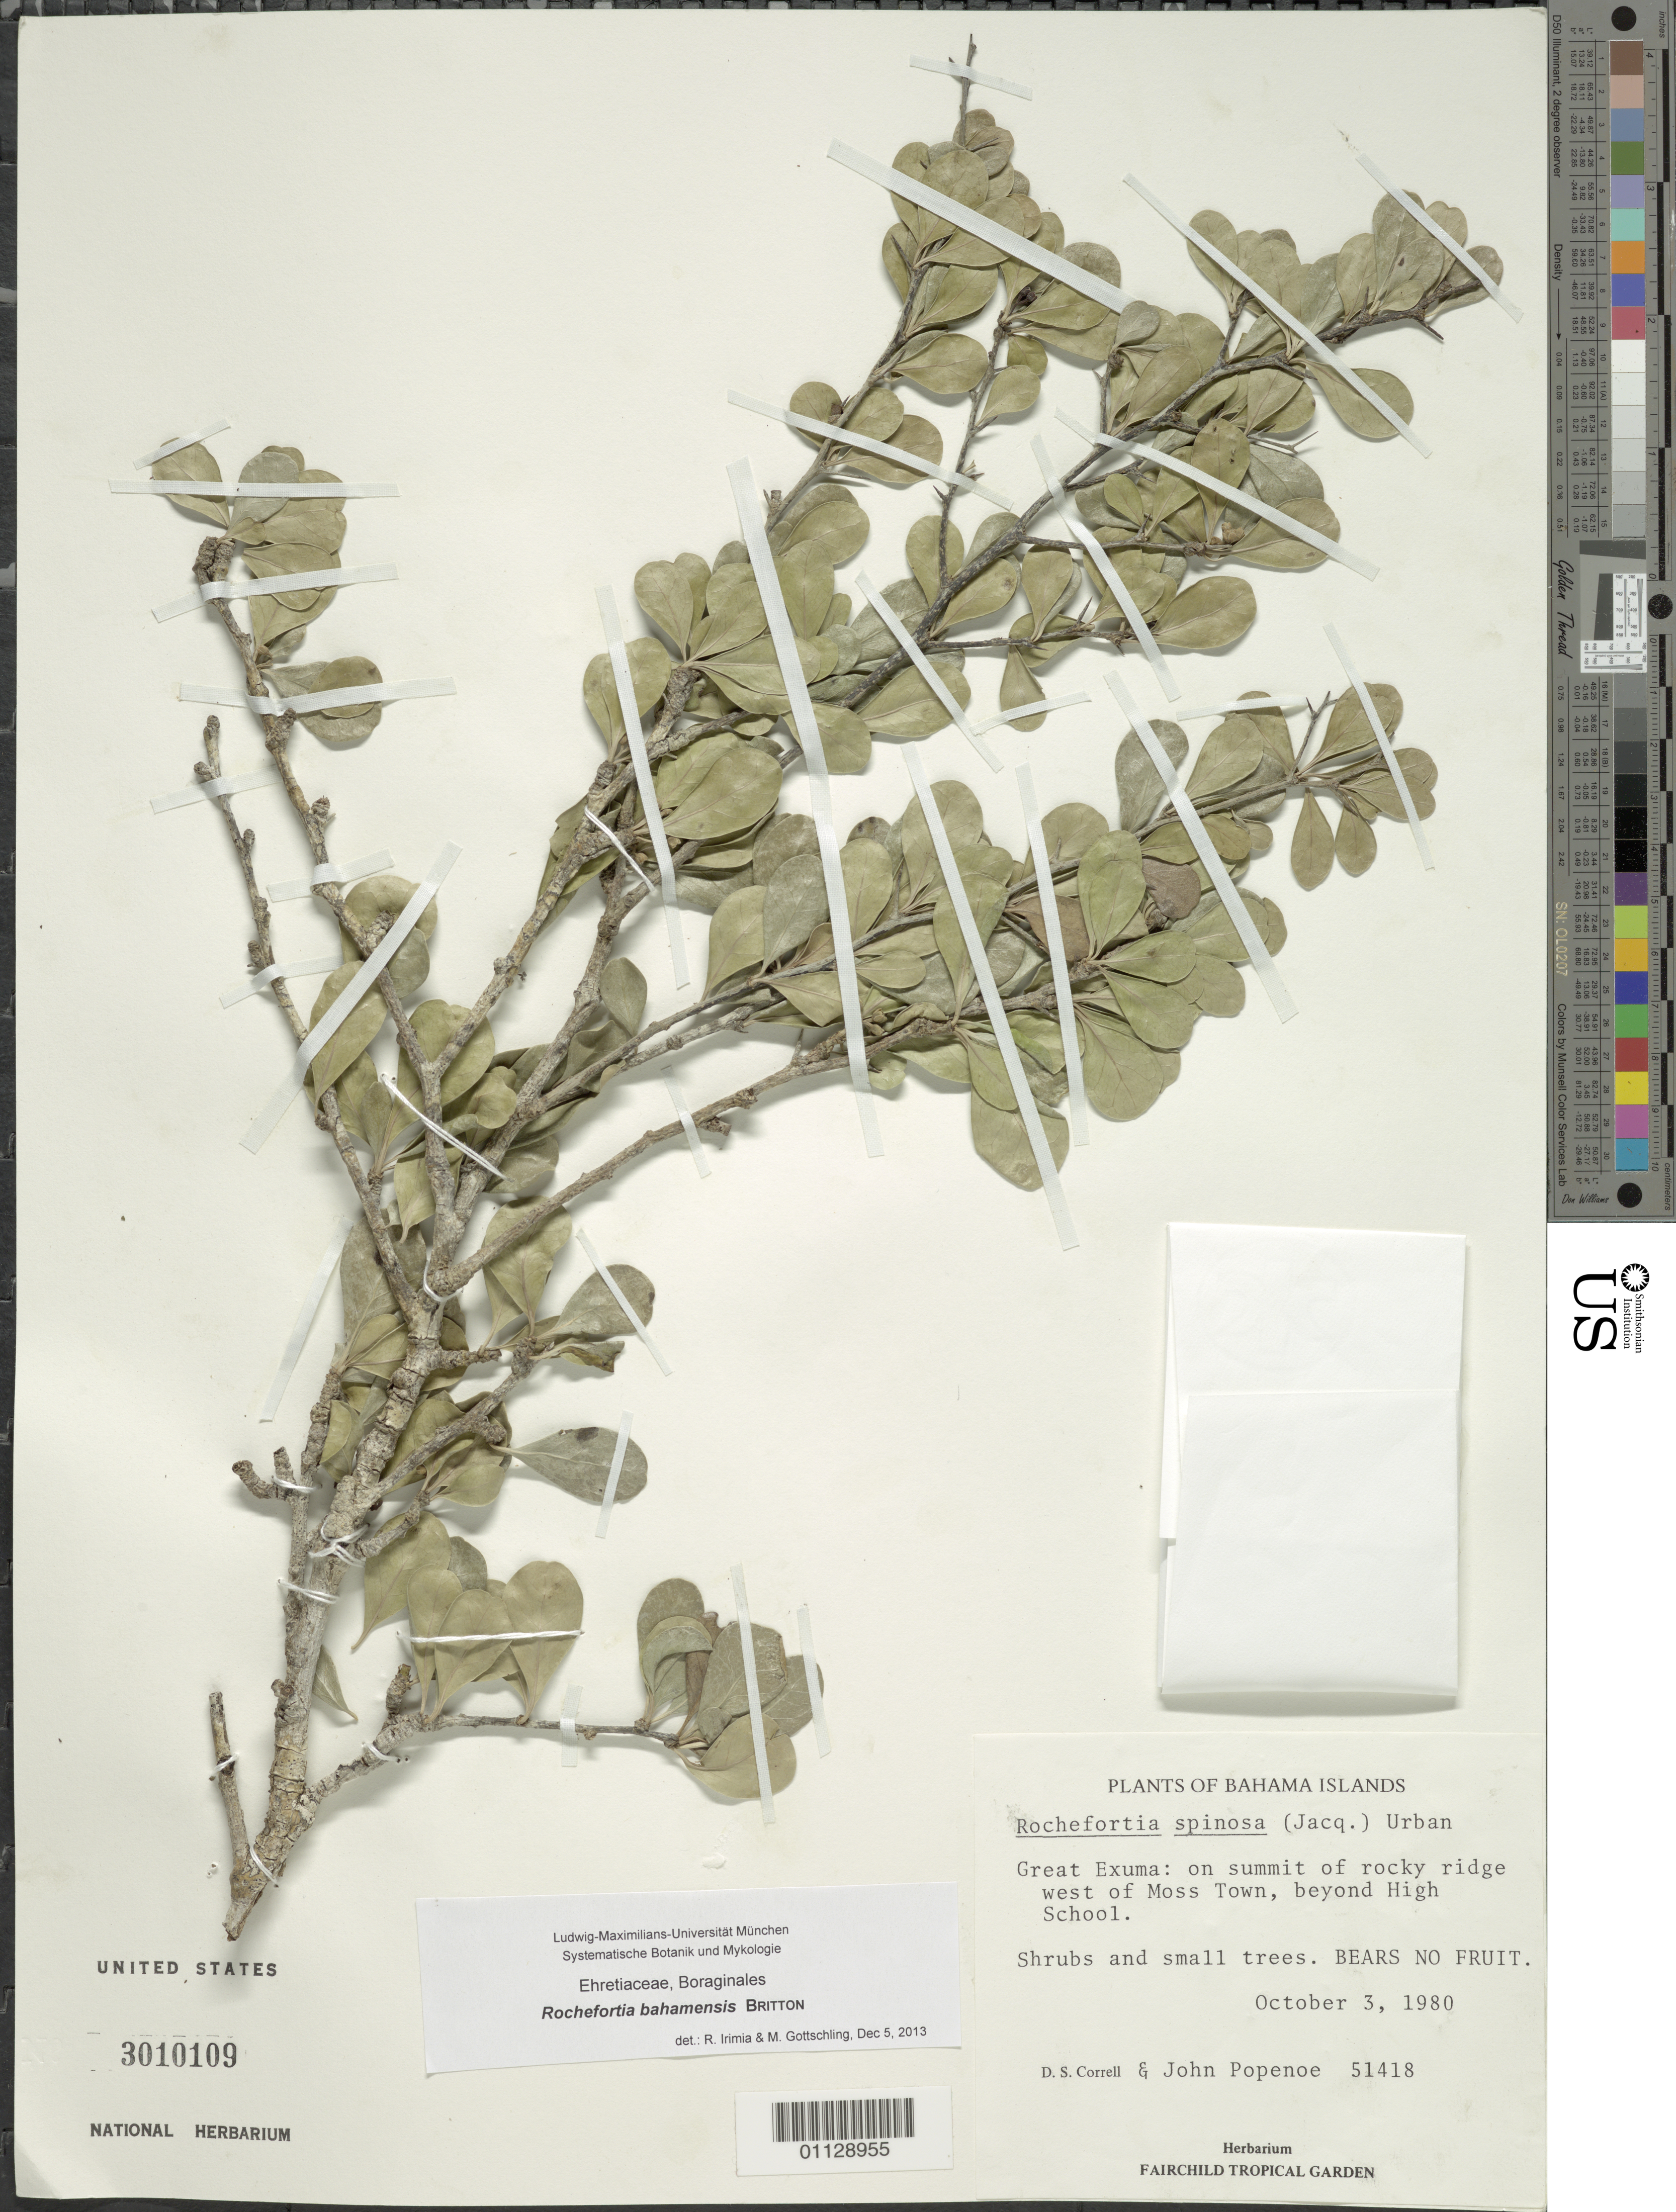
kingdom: Plantae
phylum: Tracheophyta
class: Magnoliopsida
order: Boraginales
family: Ehretiaceae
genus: Rochefortia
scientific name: Rochefortia spinosa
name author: (Jacq.) Urb.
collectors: J. Popenoe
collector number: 51418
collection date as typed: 03 Sep 1980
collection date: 1980-09-03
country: Bahamas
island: Great Exuma I.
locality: On summit of Rocky Ridge west of Moss Town, beyond high school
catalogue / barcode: US 3010109